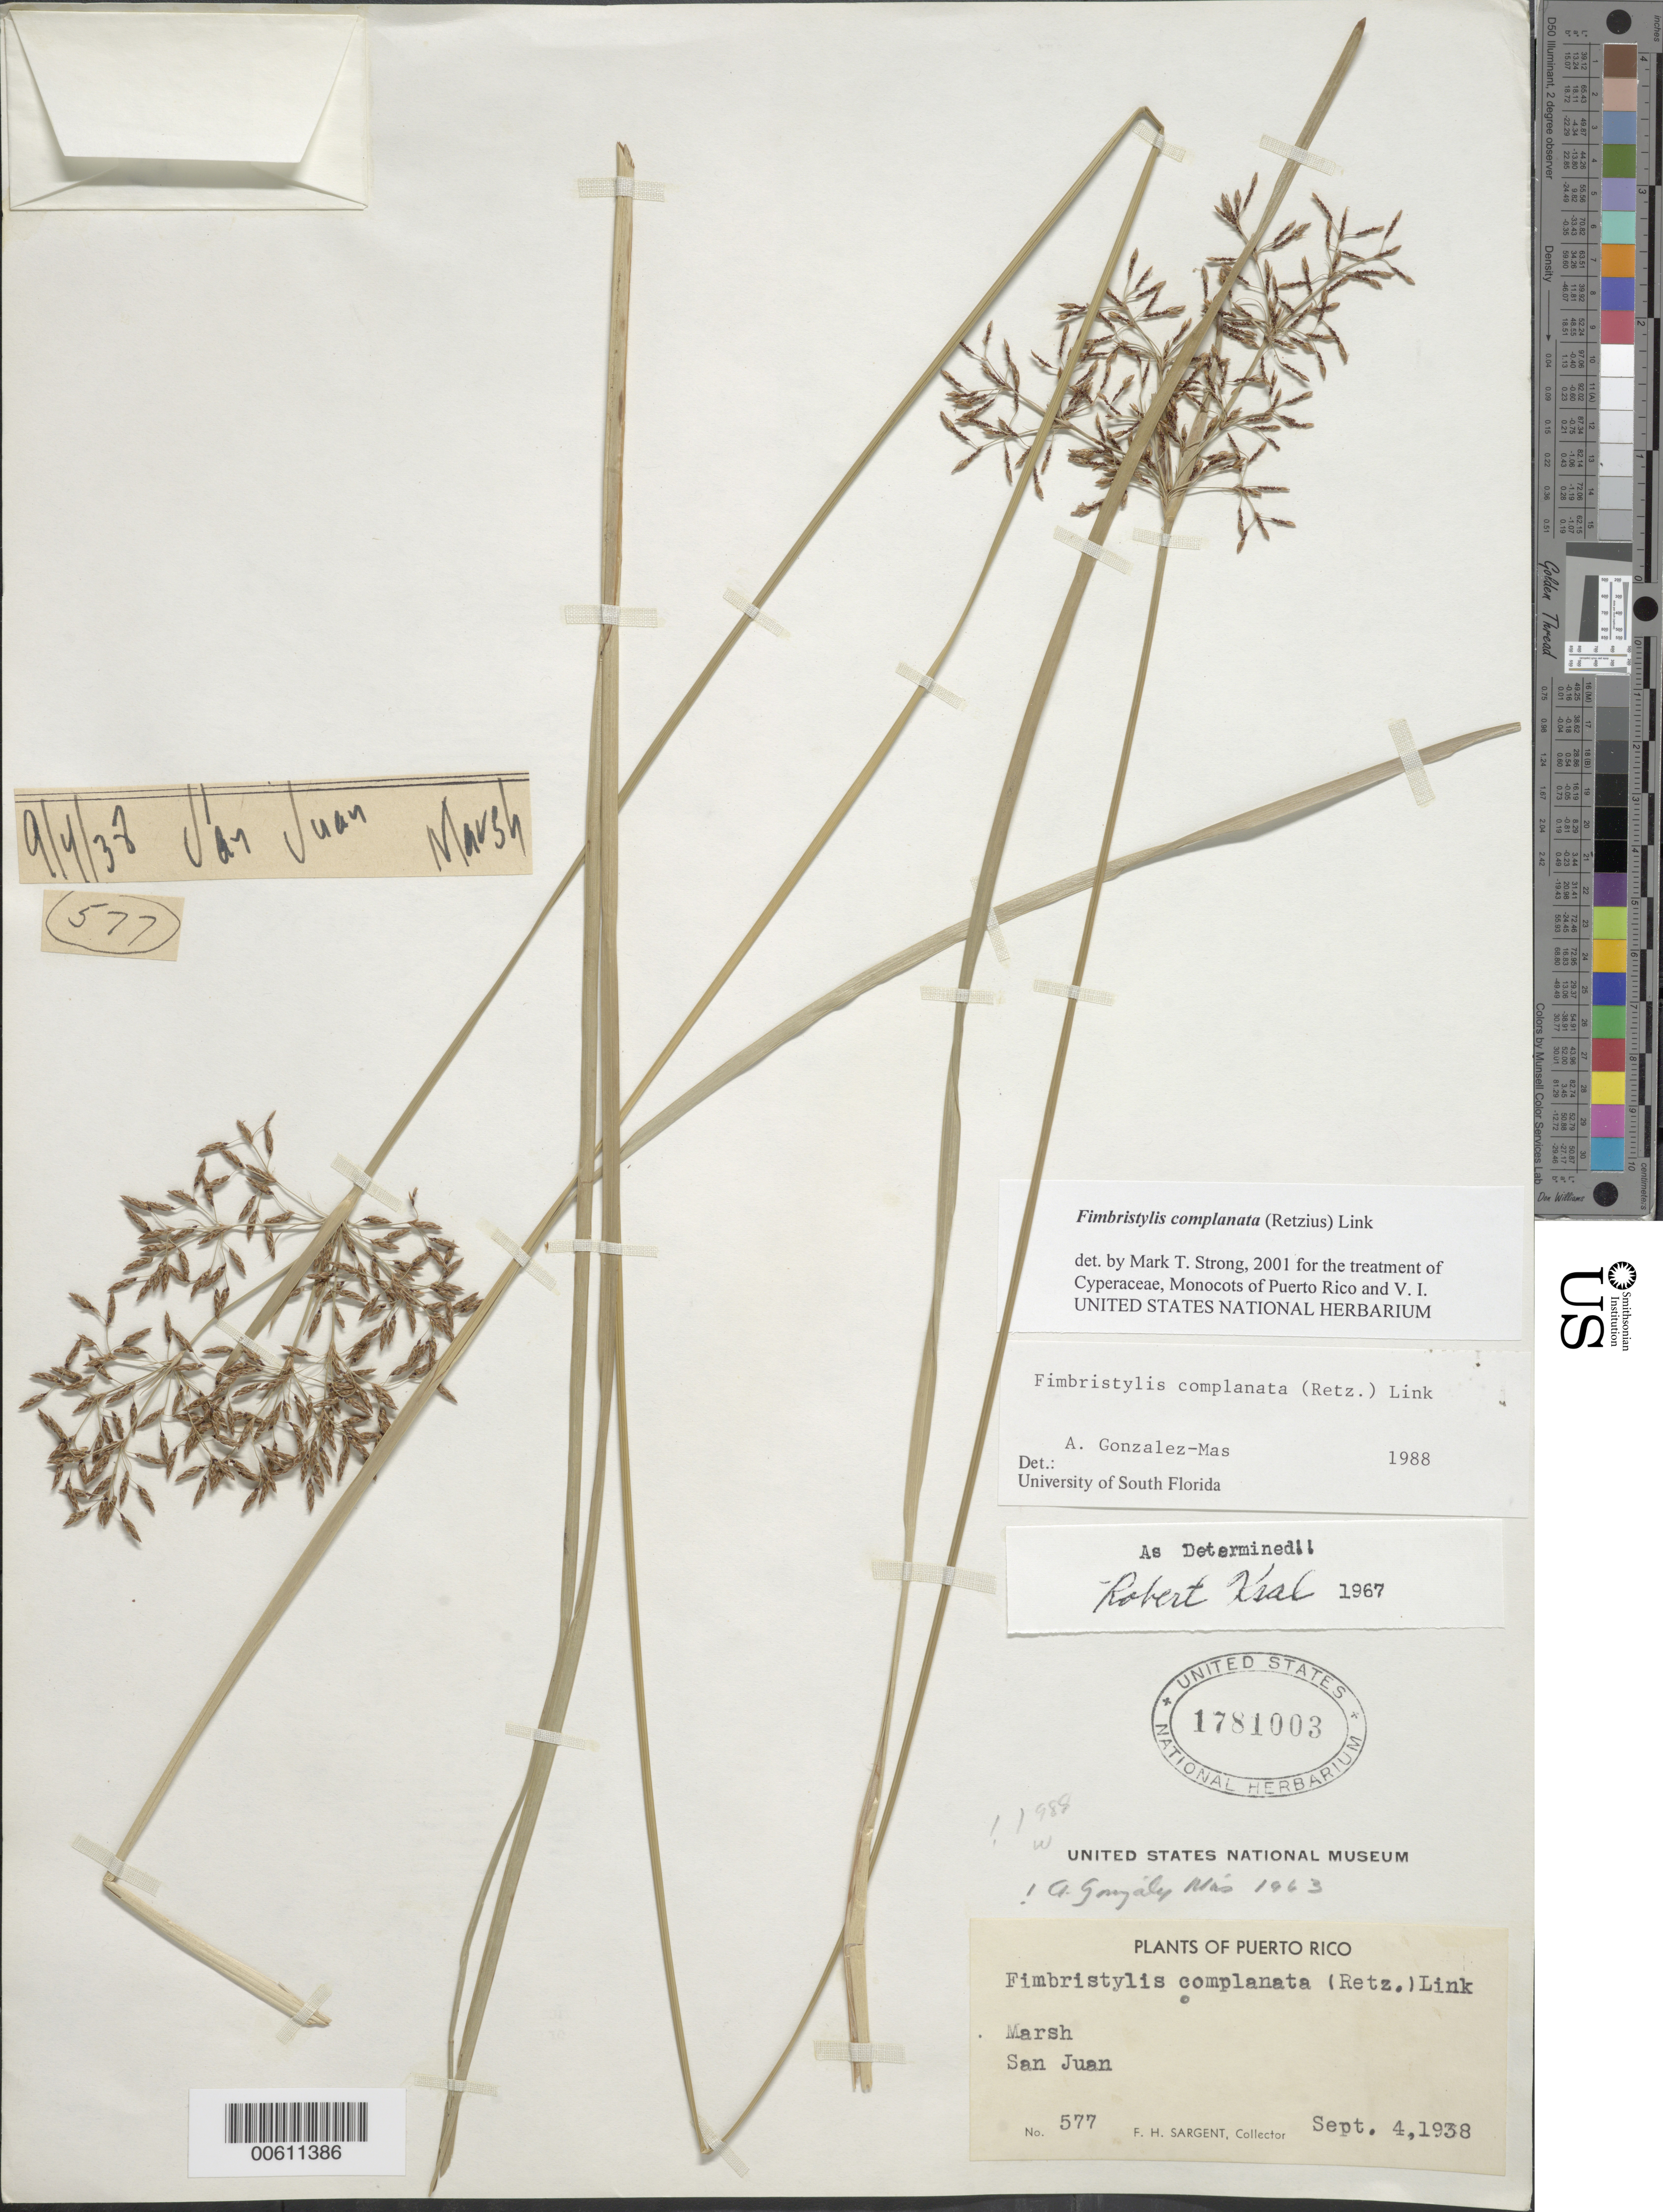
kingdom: Plantae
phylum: Tracheophyta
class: Liliopsida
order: Poales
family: Cyperaceae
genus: Fimbristylis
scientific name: Fimbristylis complanata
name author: (Retz.) Link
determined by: Strong, M. T., (US), Smithsonian Institution - National Museum of Natural History (UNITED STATES)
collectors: F. H. Sargent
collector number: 577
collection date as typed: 04 Sep 1938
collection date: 1938-09-04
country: Puerto Rico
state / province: San Juan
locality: San Juan.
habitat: Marsh.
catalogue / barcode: US 1781003